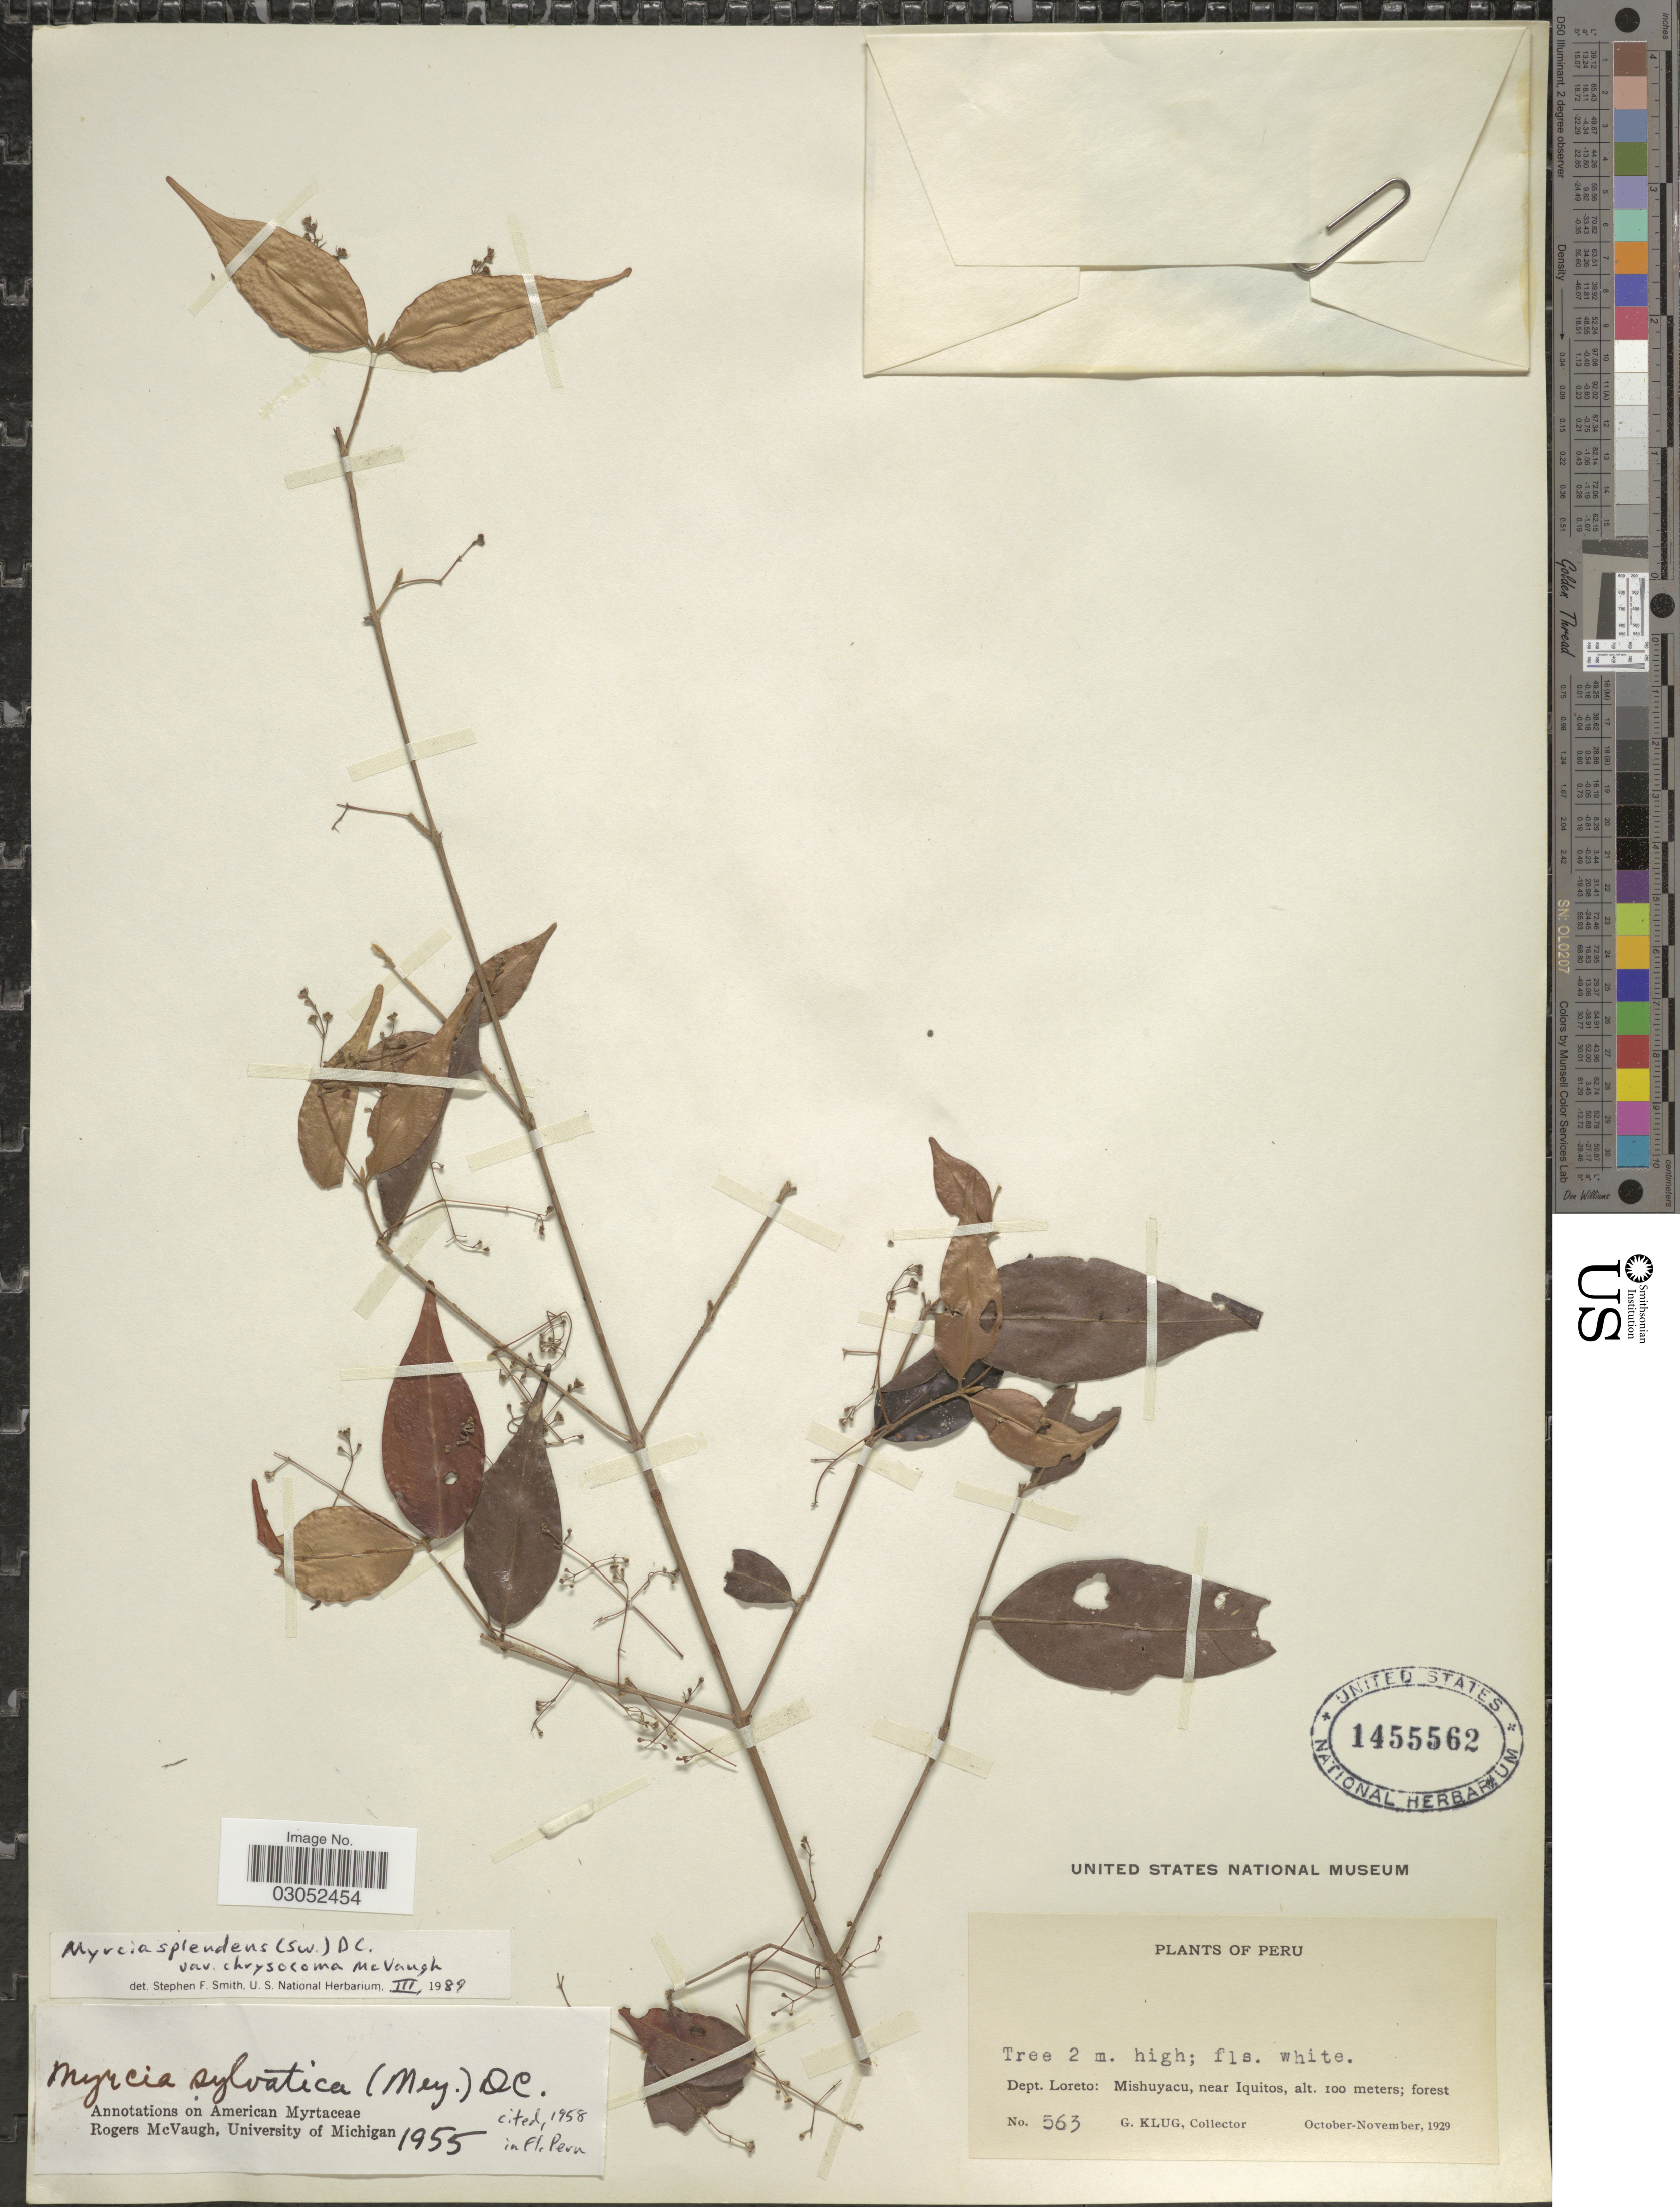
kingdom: Plantae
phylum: Tracheophyta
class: Magnoliopsida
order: Myrtales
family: Myrtaceae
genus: Myrcia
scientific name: Myrcia splendens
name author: (Sw.) DC.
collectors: G. Klug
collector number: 563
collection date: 1929-10/1929-11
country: Peru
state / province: Loreto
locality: Dept. Loreto: Mishuyacu, near Iquitos.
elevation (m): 100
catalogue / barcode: US 1455562